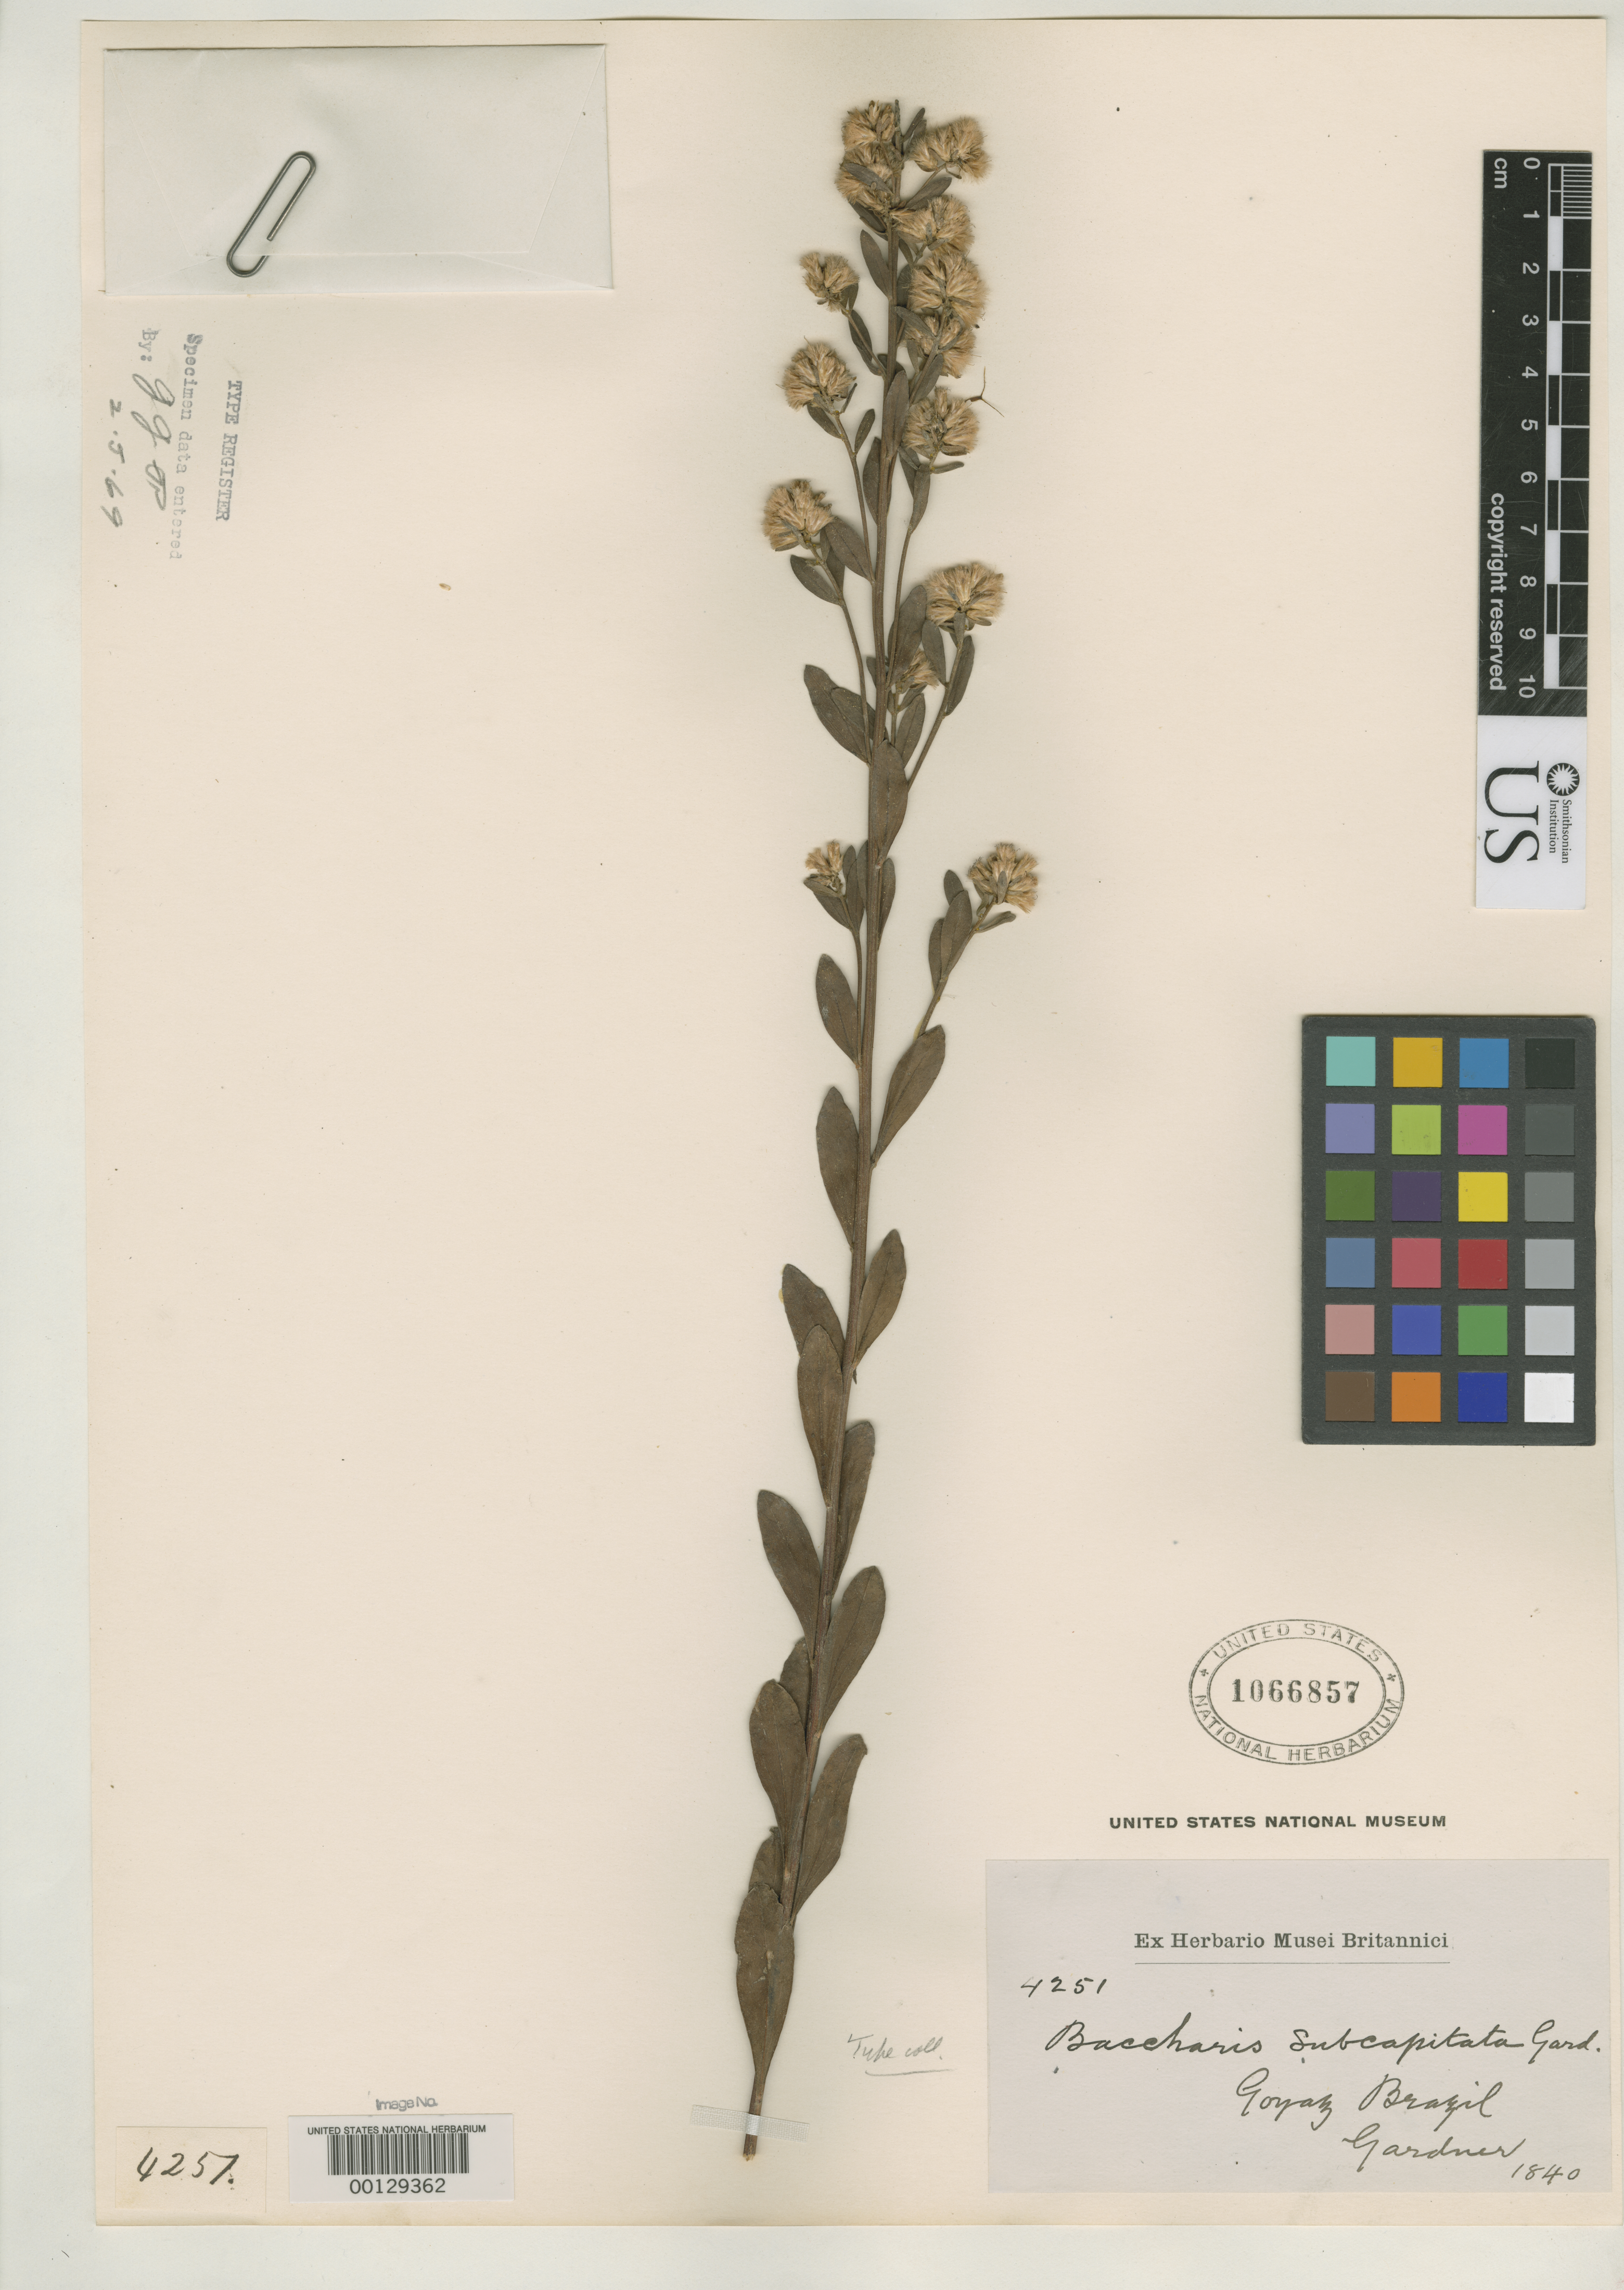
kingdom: Plantae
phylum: Tracheophyta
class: Magnoliopsida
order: Asterales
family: Asteraceae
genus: Baccharis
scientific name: Baccharis subcapitata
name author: Gardner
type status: Isotype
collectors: G. Gardner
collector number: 4251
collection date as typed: May 1840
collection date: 1840-05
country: Brazil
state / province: Goiás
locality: Between Arrayas and San Domingos.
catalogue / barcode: US 1066857